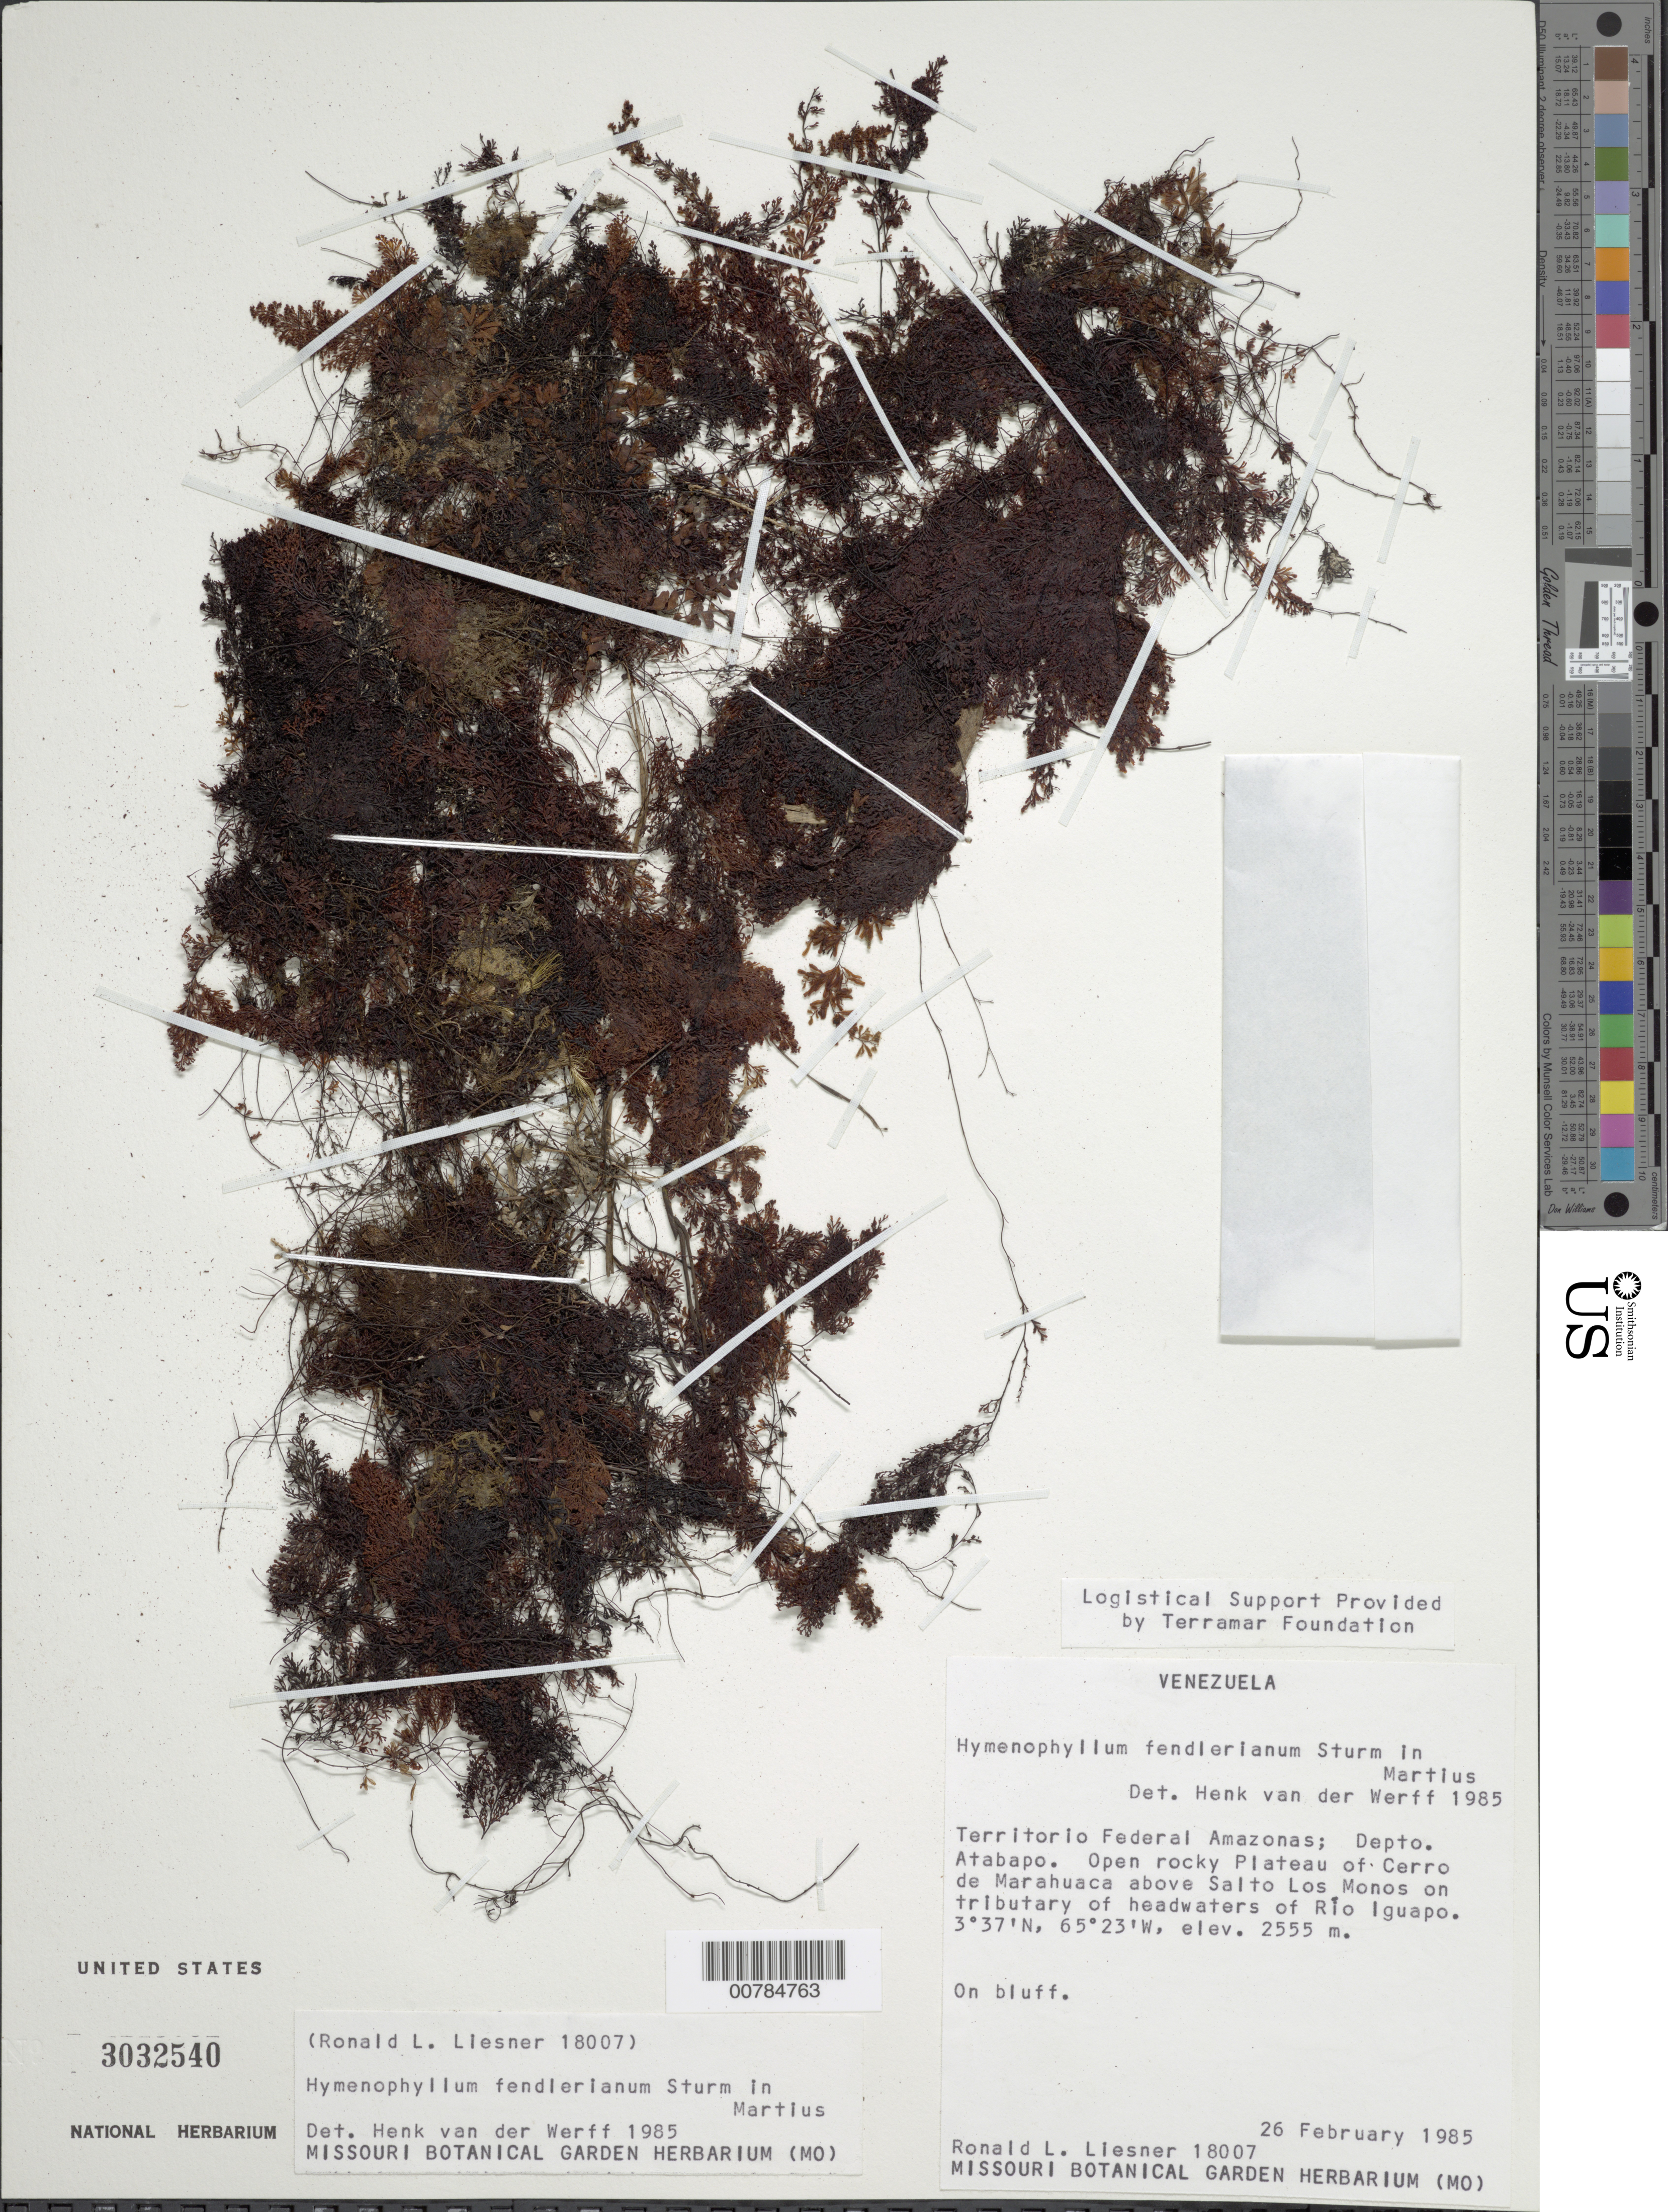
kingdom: Plantae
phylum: Tracheophyta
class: Polypodiopsida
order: Hymenophyllales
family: Hymenophyllaceae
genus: Hymenophyllum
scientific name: Hymenophyllum fendlerianum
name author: J.W. Sturm in Mart.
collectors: R. L. Liesner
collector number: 18007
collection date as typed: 26-Feb-85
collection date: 1985-02-26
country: Venezuela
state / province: Amazonas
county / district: Atabapo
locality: Cerro de Marahuaca Plateau, above Salto Los Monos on trib of headwaters of Río Iguapo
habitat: Bluff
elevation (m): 2555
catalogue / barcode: US 3033540